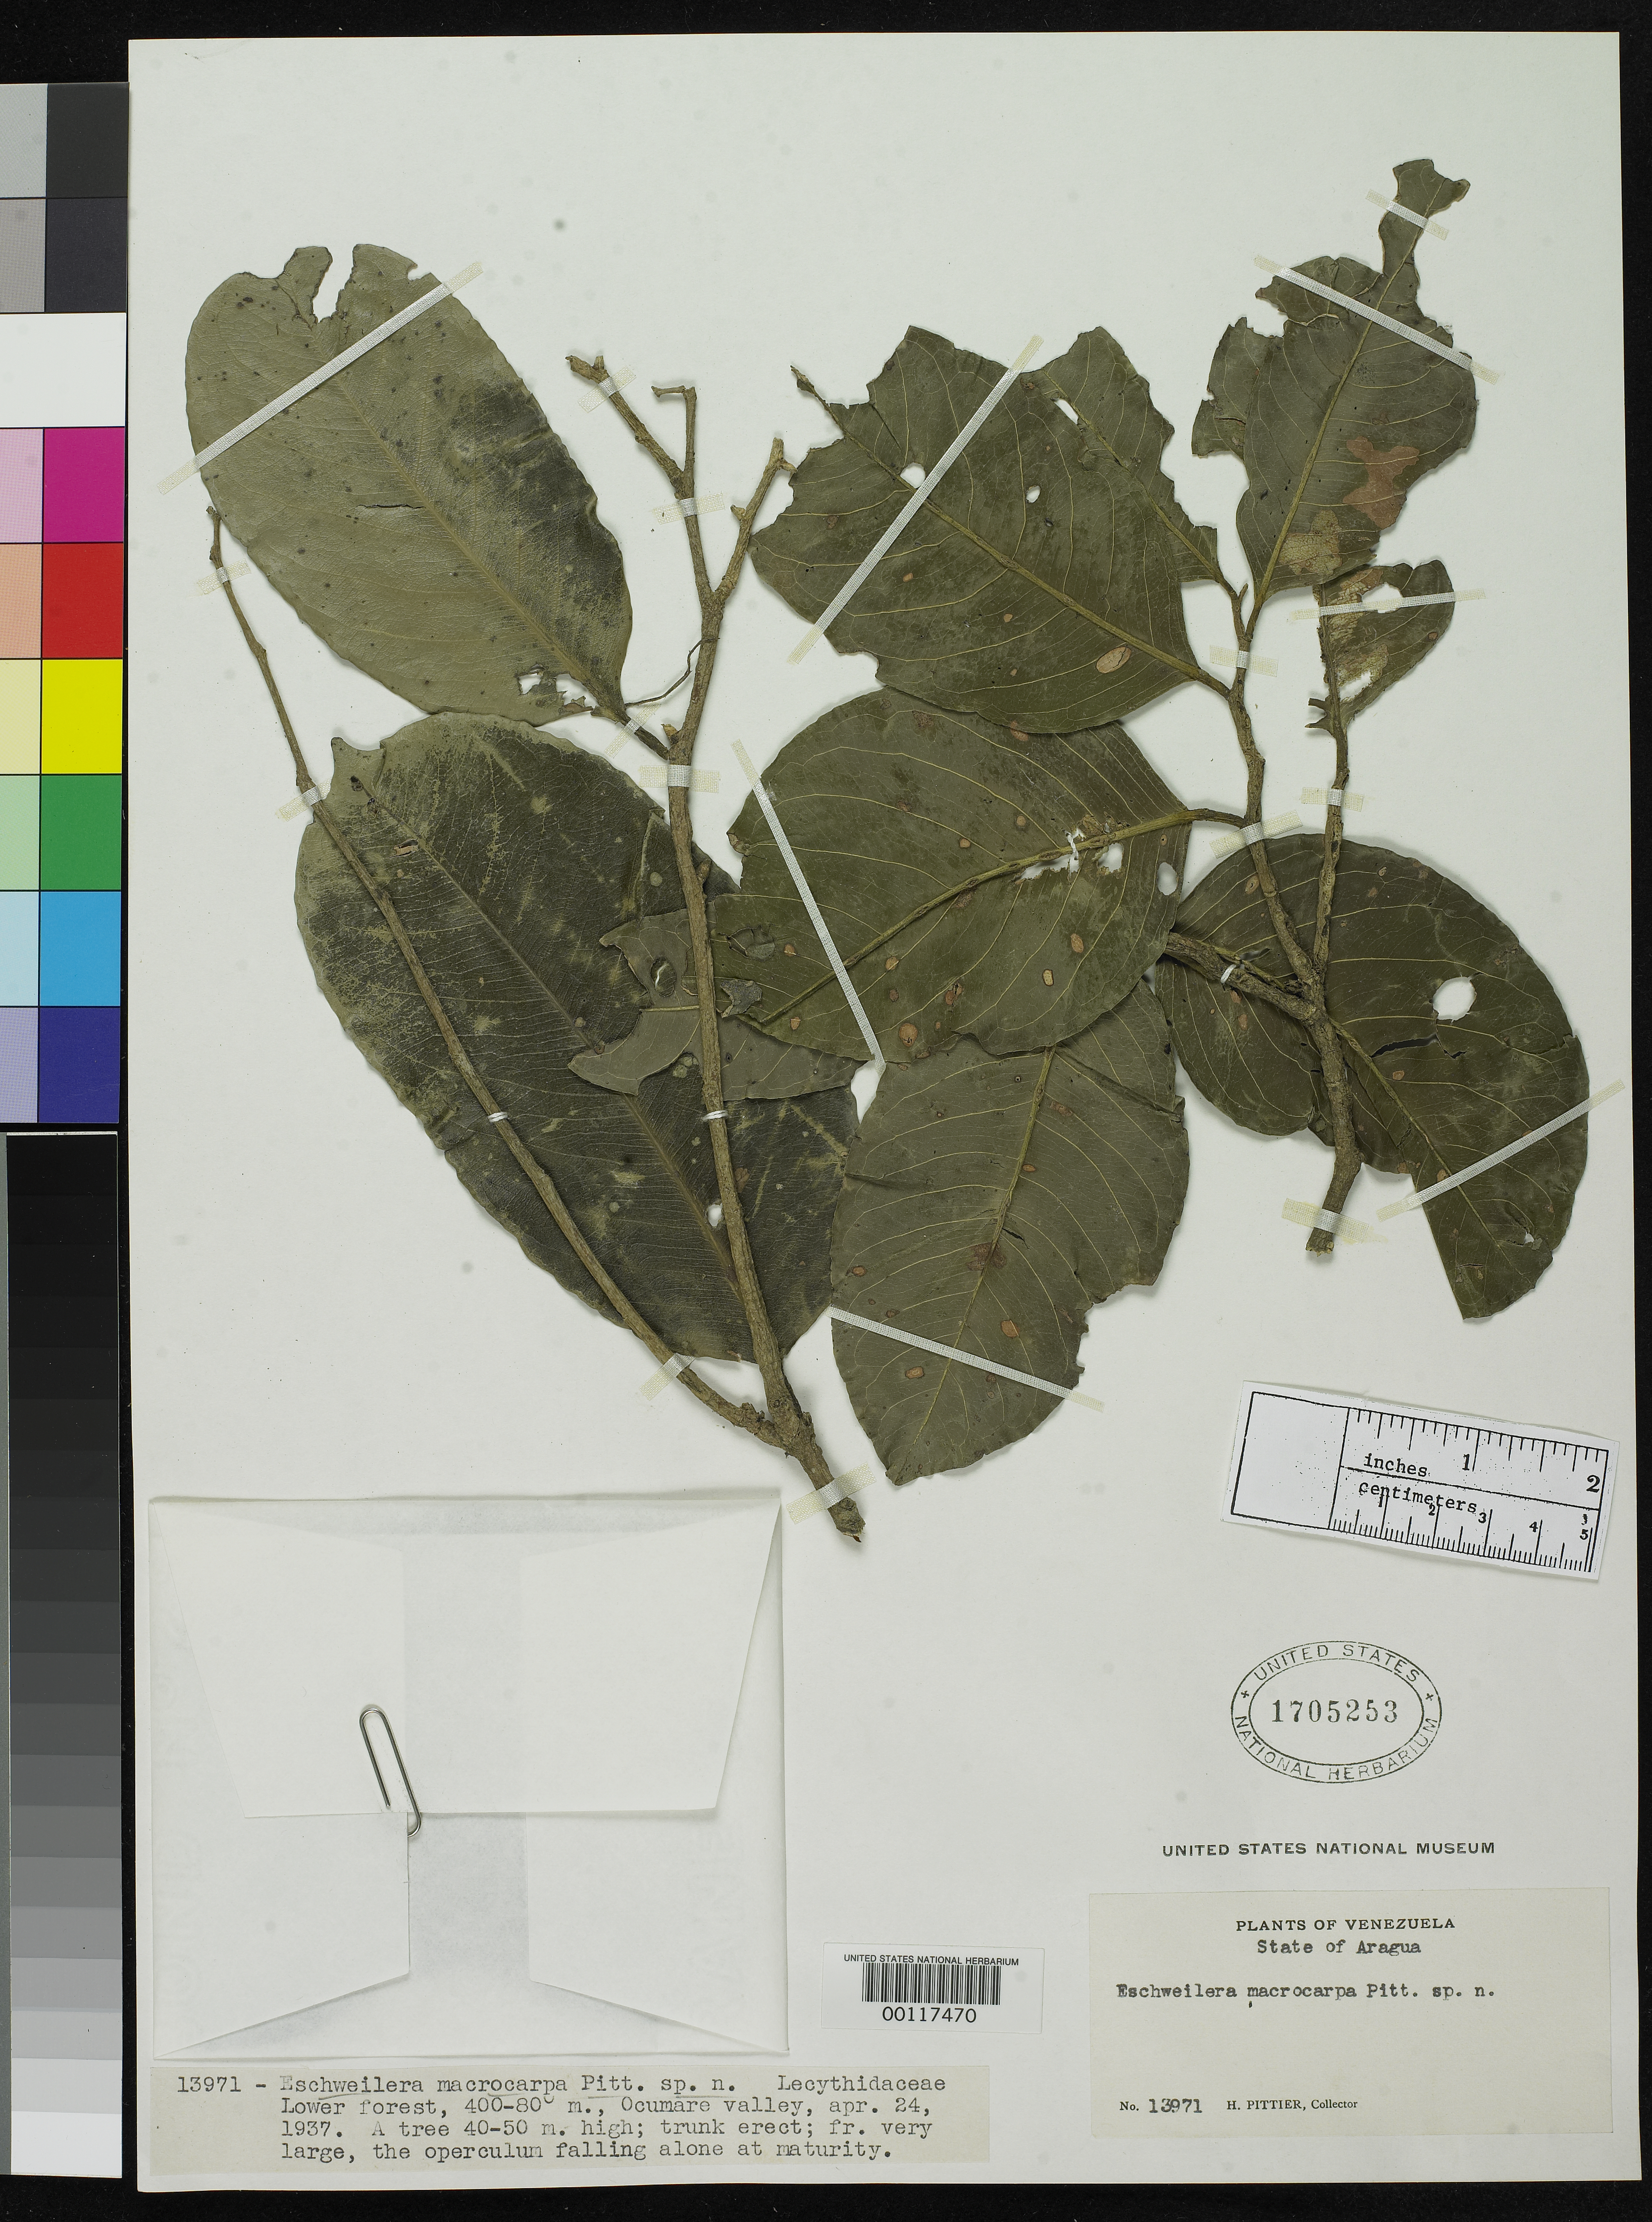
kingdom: Plantae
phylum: Tracheophyta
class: Magnoliopsida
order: Ericales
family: Lecythidaceae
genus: Eschweilera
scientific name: Eschweilera macrocarpa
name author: Pittier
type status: Type Collection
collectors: H. F. Pittier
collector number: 13971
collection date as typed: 24 Apr 1937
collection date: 1937-04-24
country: Venezuela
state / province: Aragua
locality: Ocumare Valley.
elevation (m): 400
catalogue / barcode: US 1705253